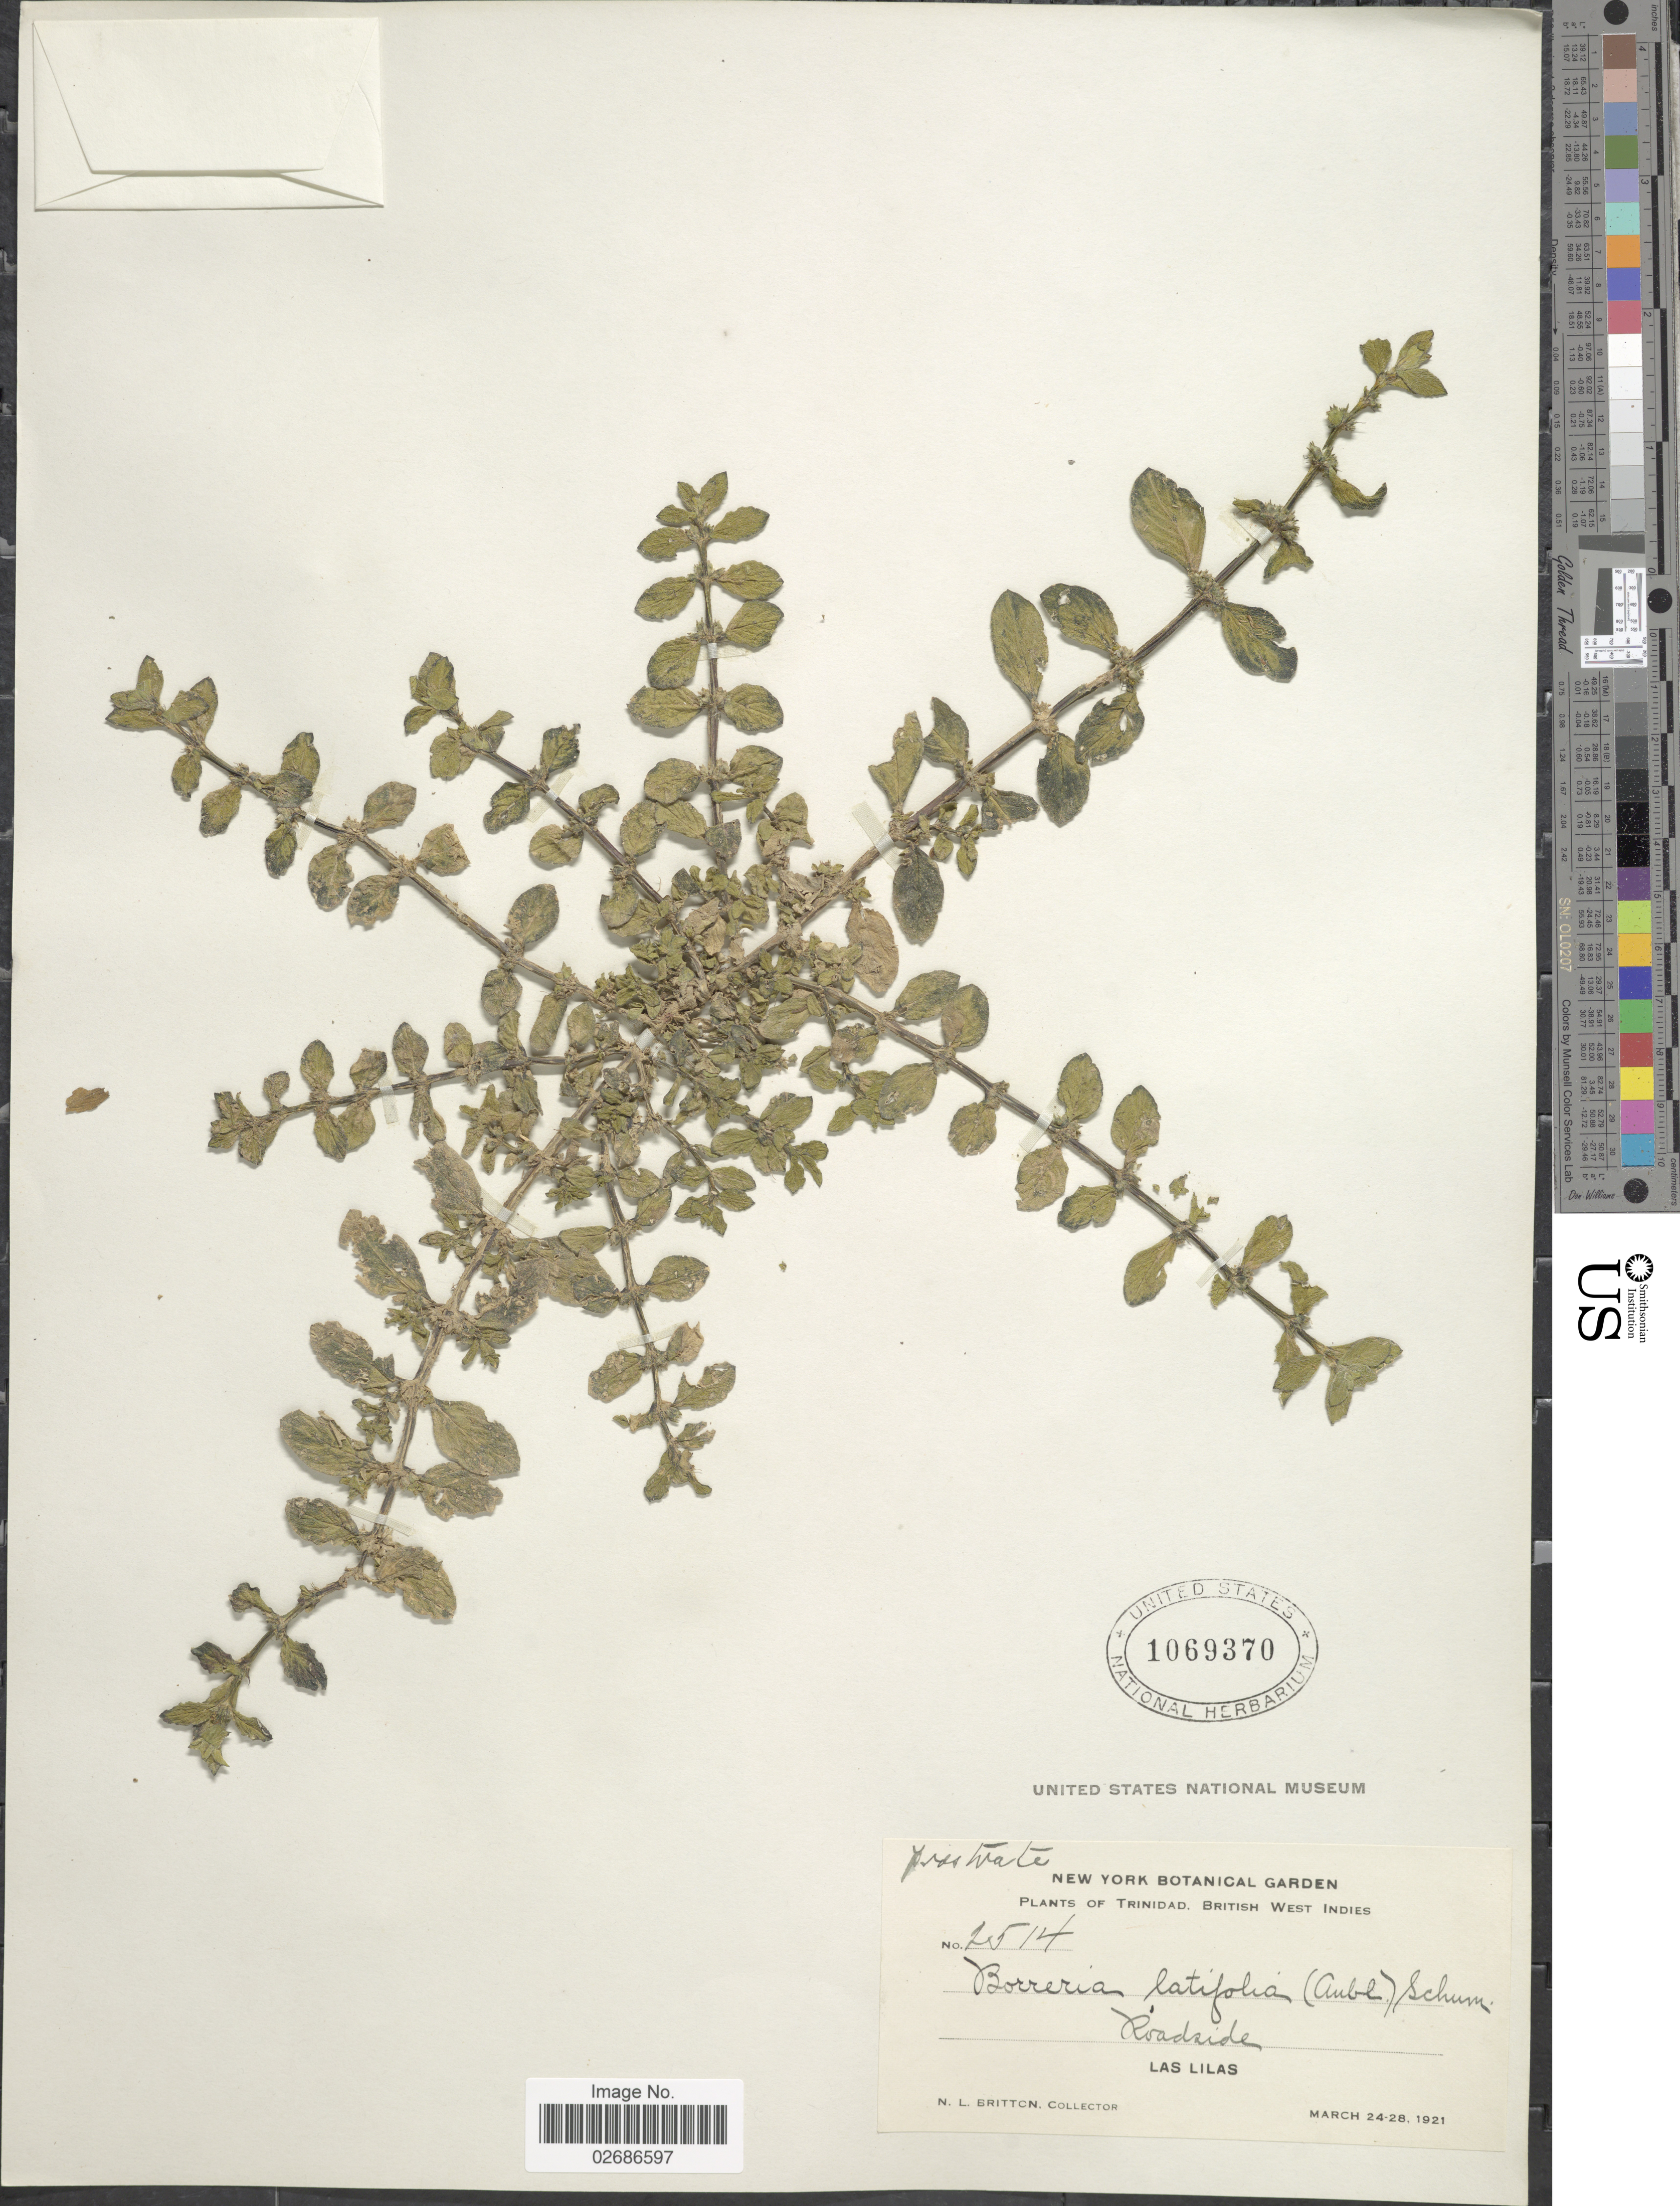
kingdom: Plantae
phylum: Tracheophyta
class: Magnoliopsida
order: Gentianales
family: Rubiaceae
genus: Borreria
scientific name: Borreria latifolia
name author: (Aubl.) K. Schum.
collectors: N. Britton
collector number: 2514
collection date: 1921-03-24/1921-03-28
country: Trinidad and Tobago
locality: Trinidad, British West Indies, Roadside, Las Lilas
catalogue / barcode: US 1069370